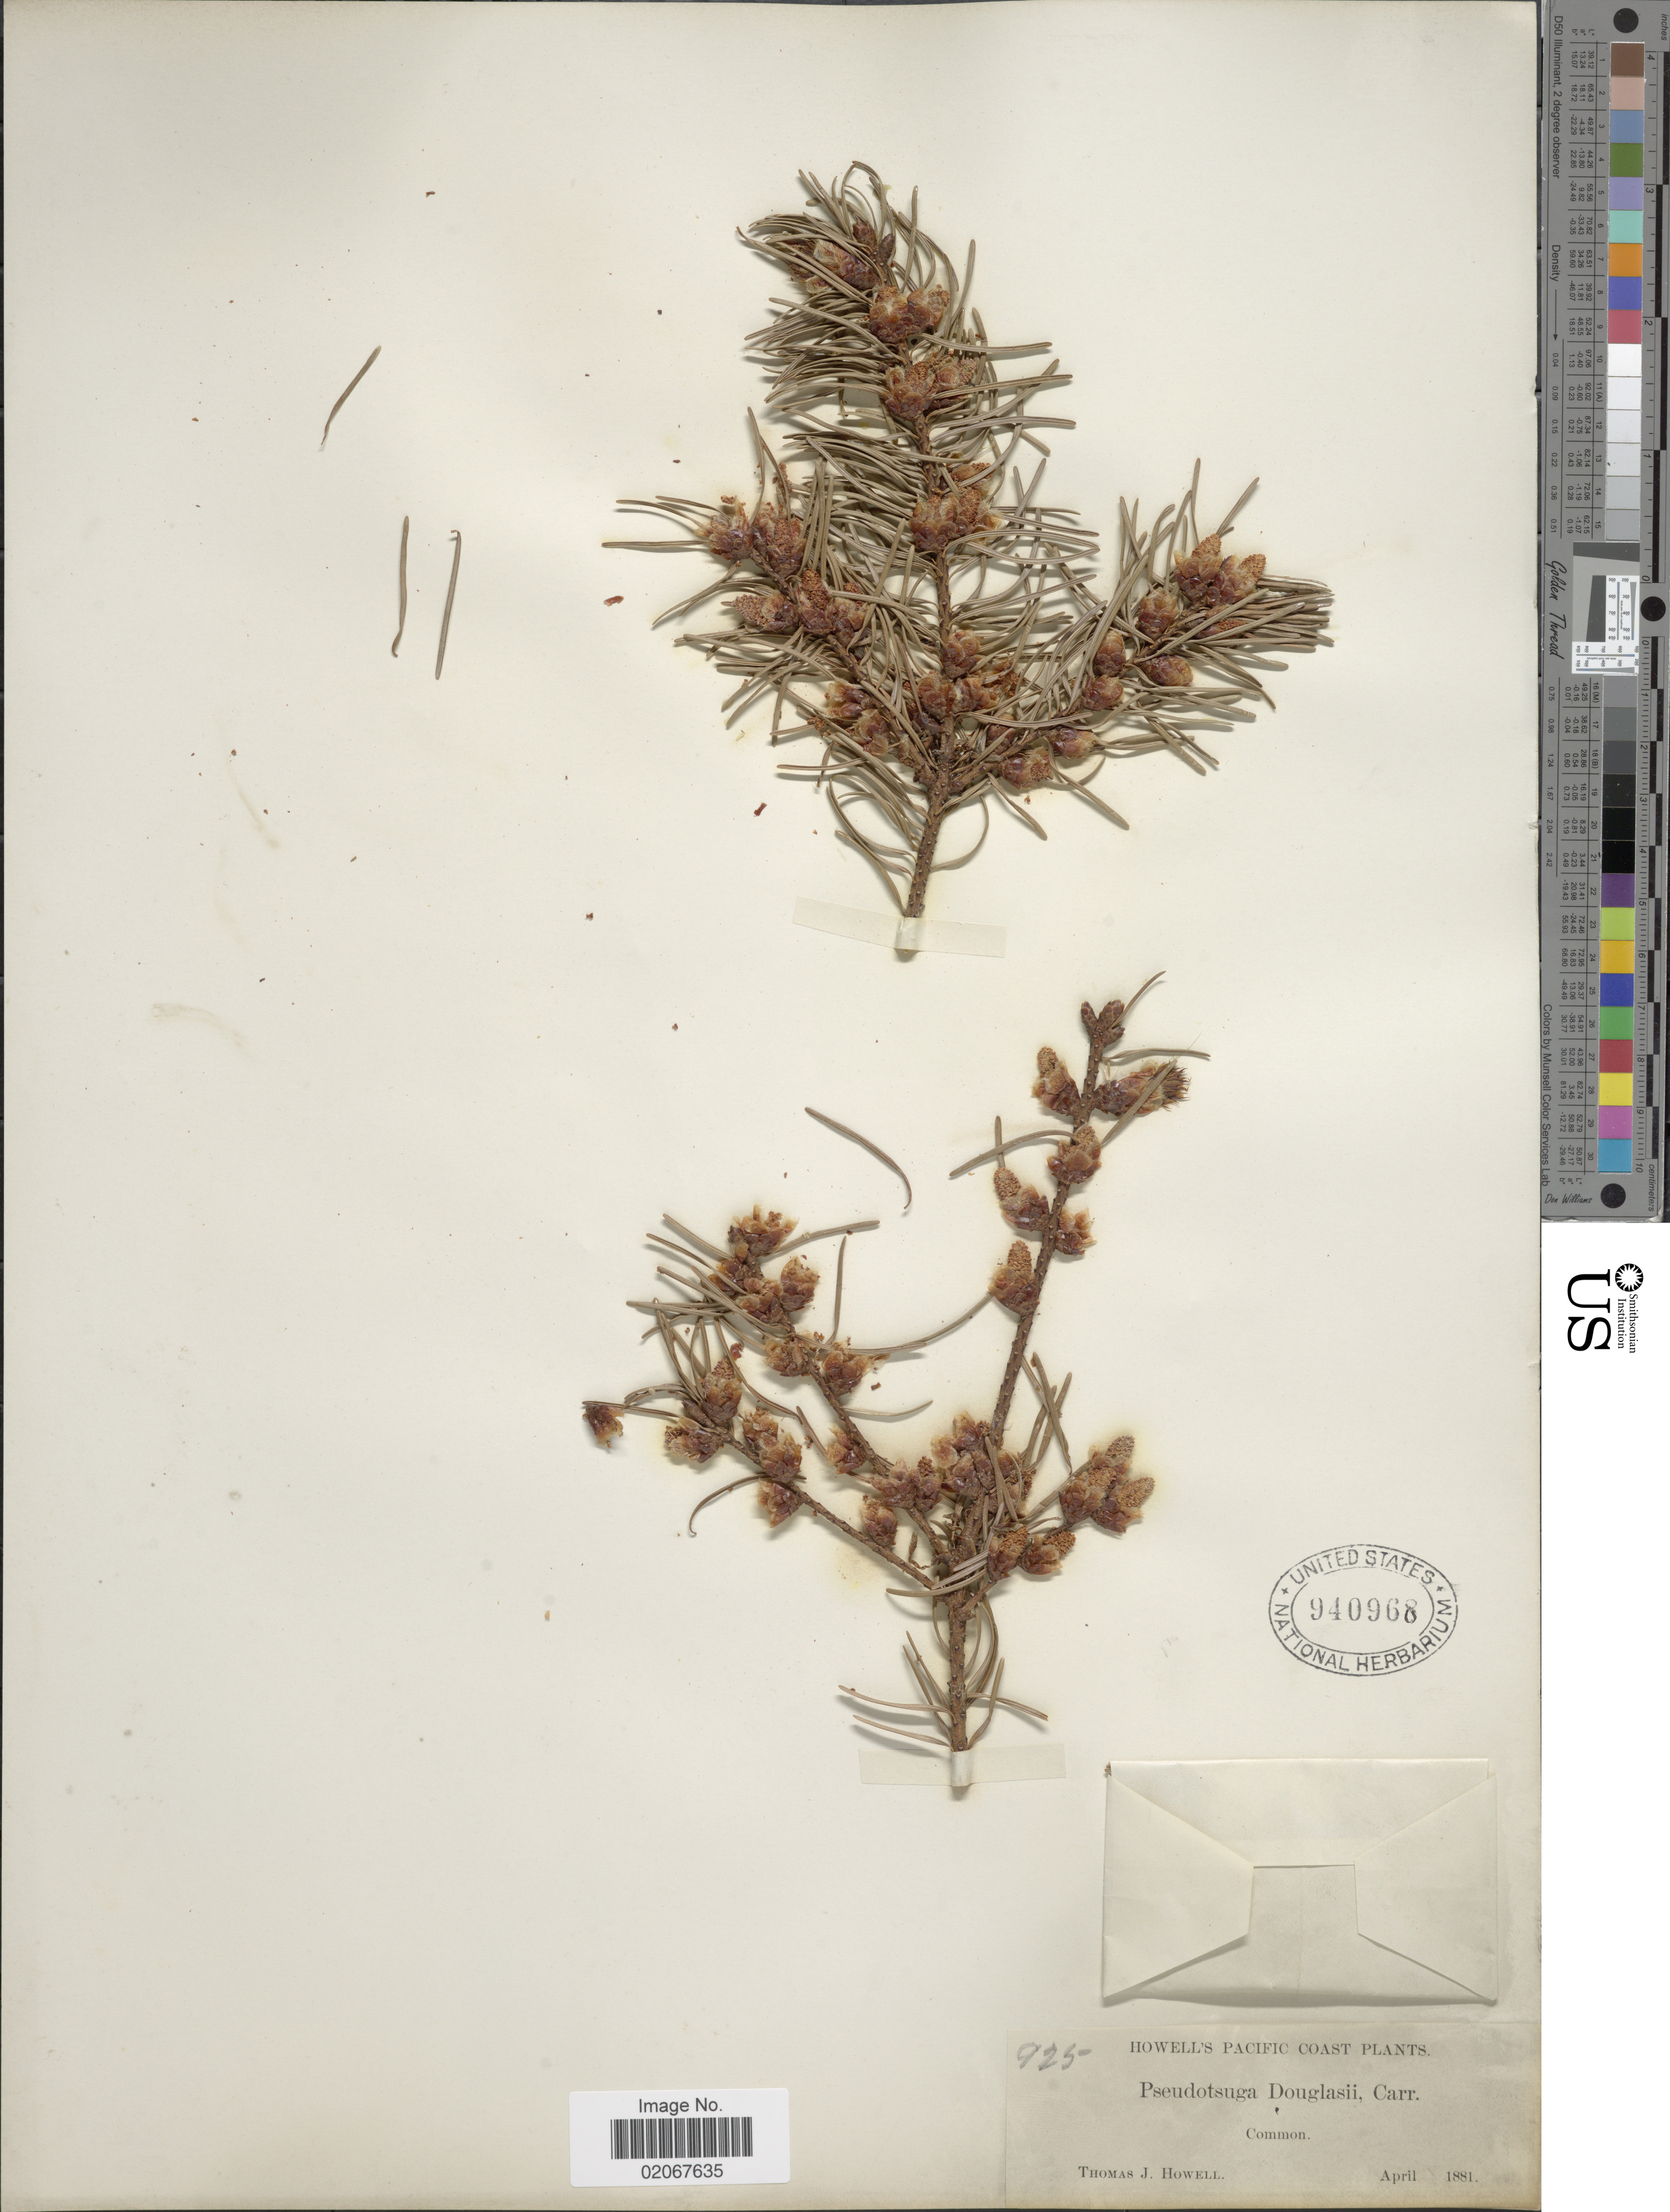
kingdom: Plantae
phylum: Tracheophyta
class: Pinopsida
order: Pinales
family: Pinaceae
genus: Pseudotsuga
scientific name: Pseudotsuga menziesii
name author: (Mirb.) Franco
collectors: T. J. Howell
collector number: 925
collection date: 1881-04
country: United States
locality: Pacific Coast.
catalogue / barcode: US 940968